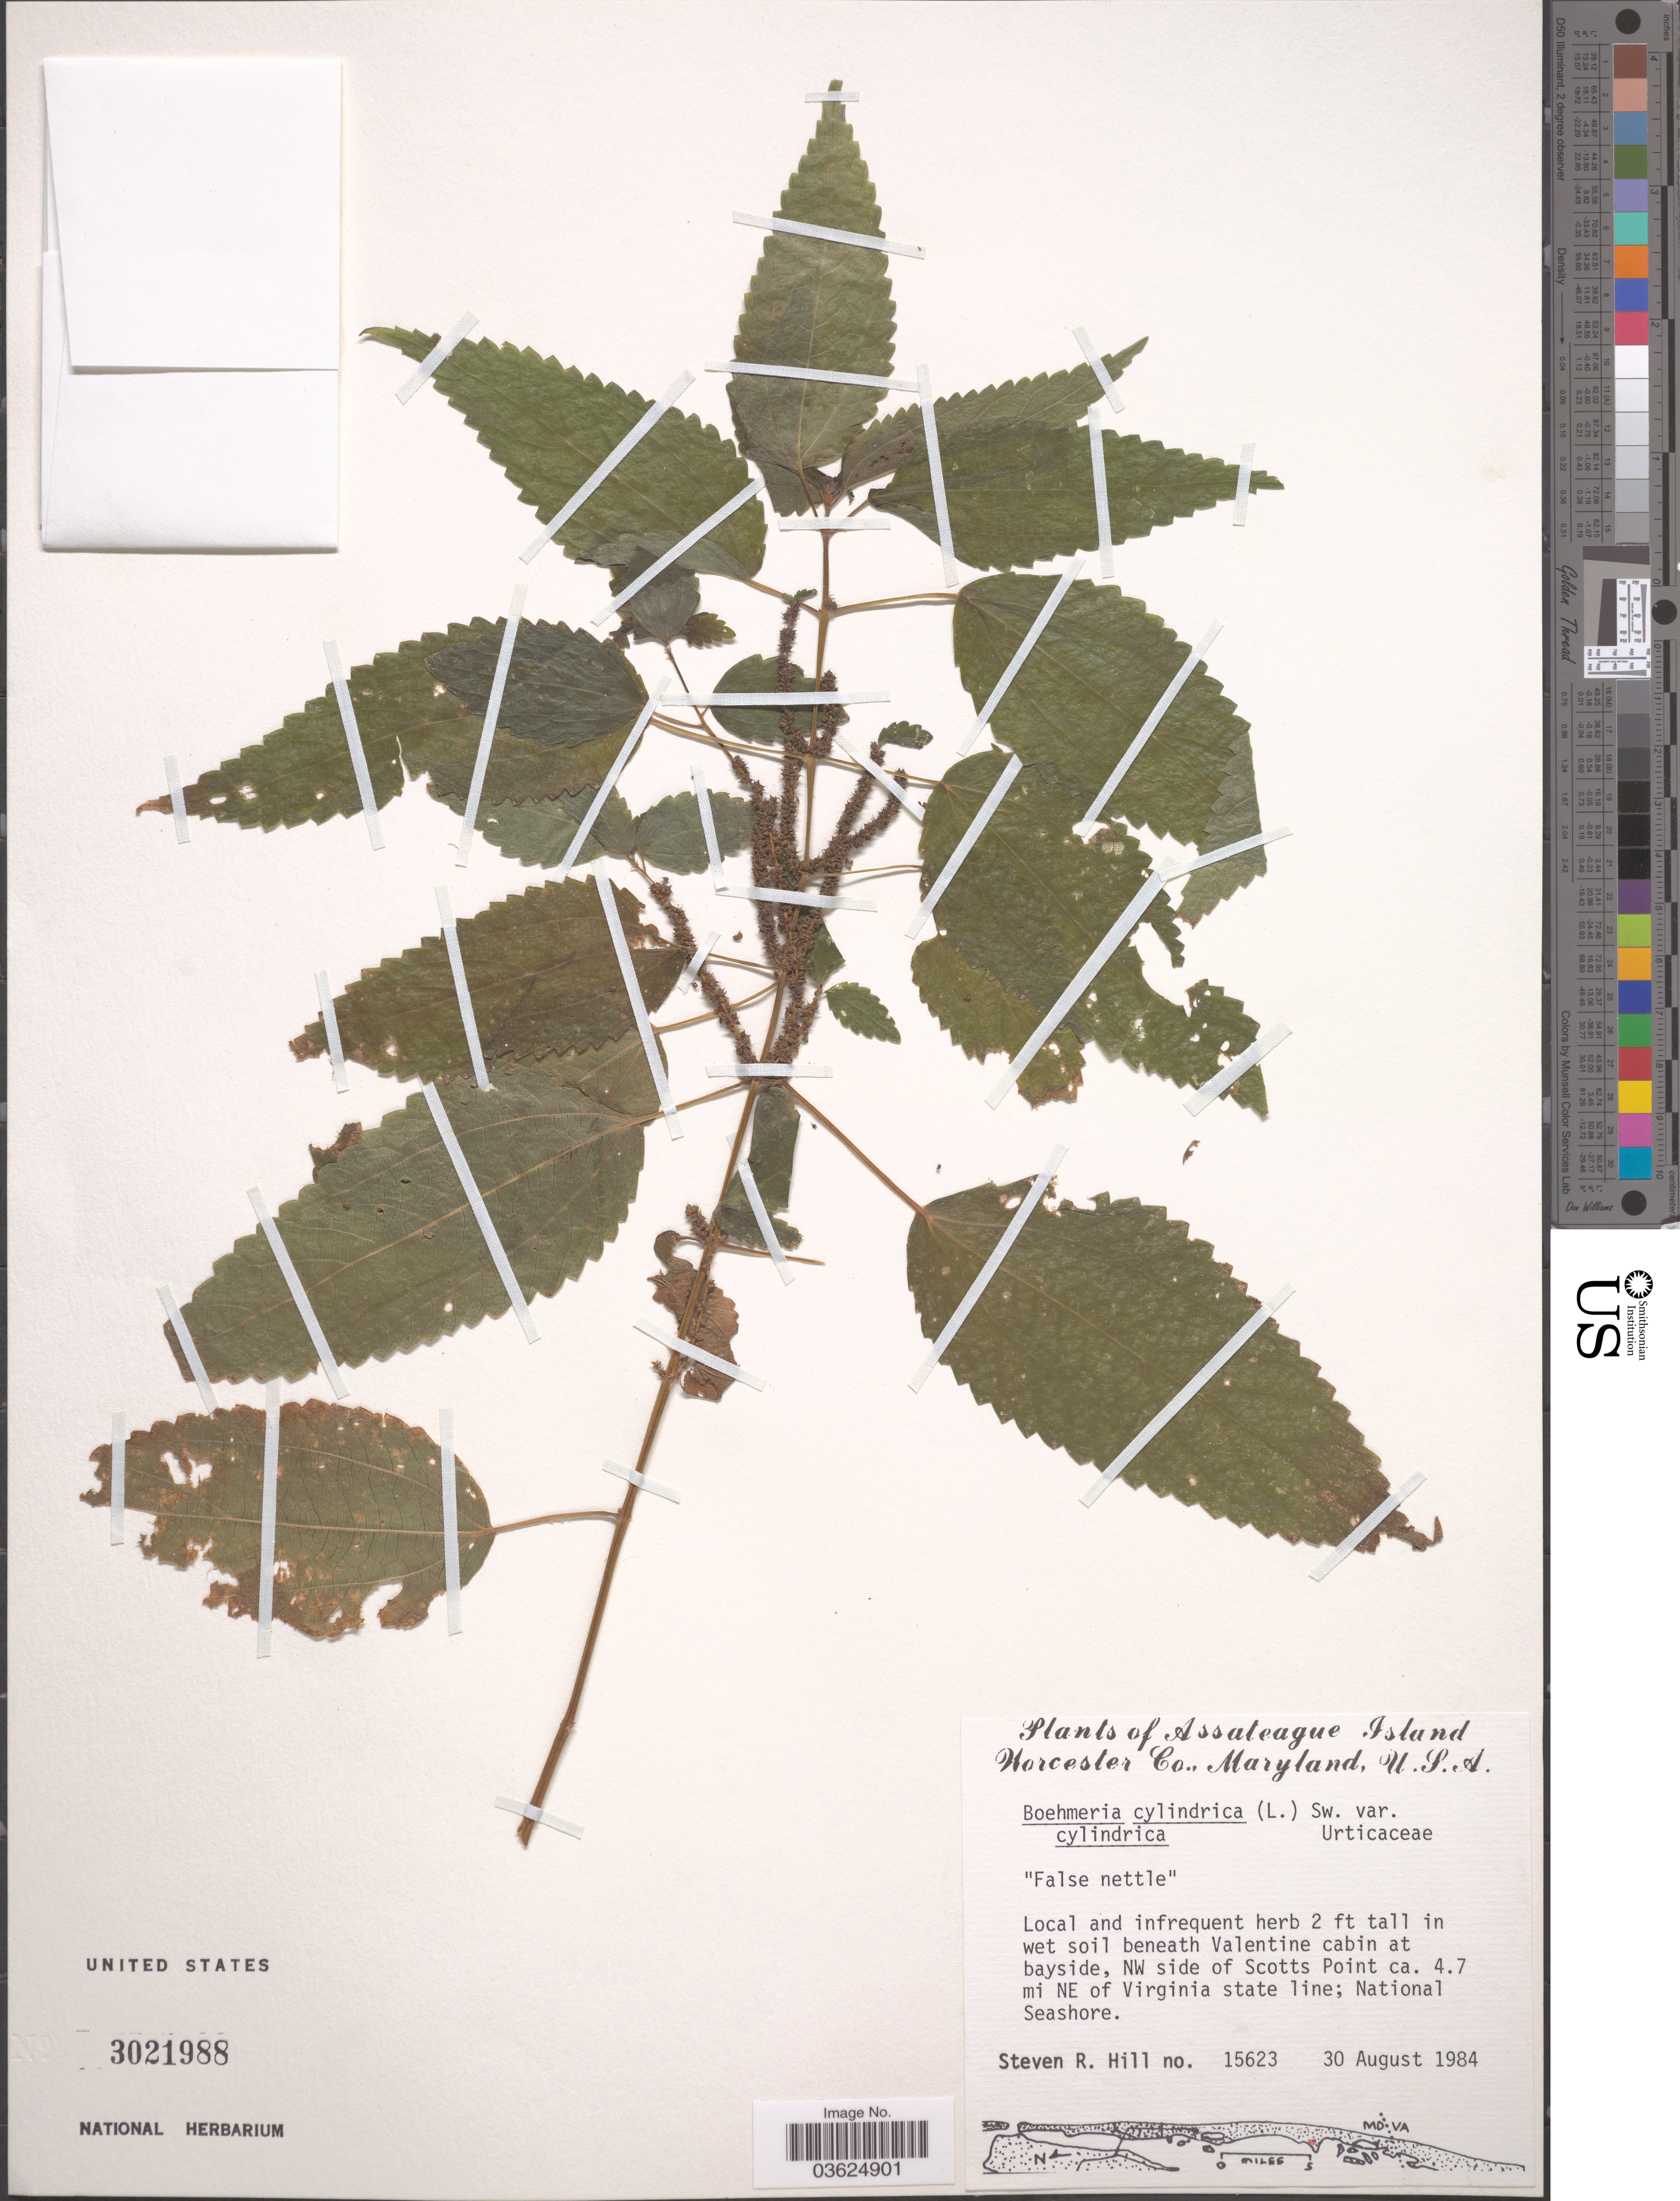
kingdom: Plantae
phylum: Tracheophyta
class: Magnoliopsida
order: Rosales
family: Urticaceae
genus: Boehmeria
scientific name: Boehmeria cylindrica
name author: (L.) Sw.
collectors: S. R. Hill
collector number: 15623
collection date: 1984-08-30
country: United States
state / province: Maryland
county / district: Worcester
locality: Assateague Island. Worcester Co. Beneath Valentine Cabin at bayside, NW side of Scotts Point ca. 4.7 mi NE of Virginia state line; National Seashore.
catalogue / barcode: US 3021988